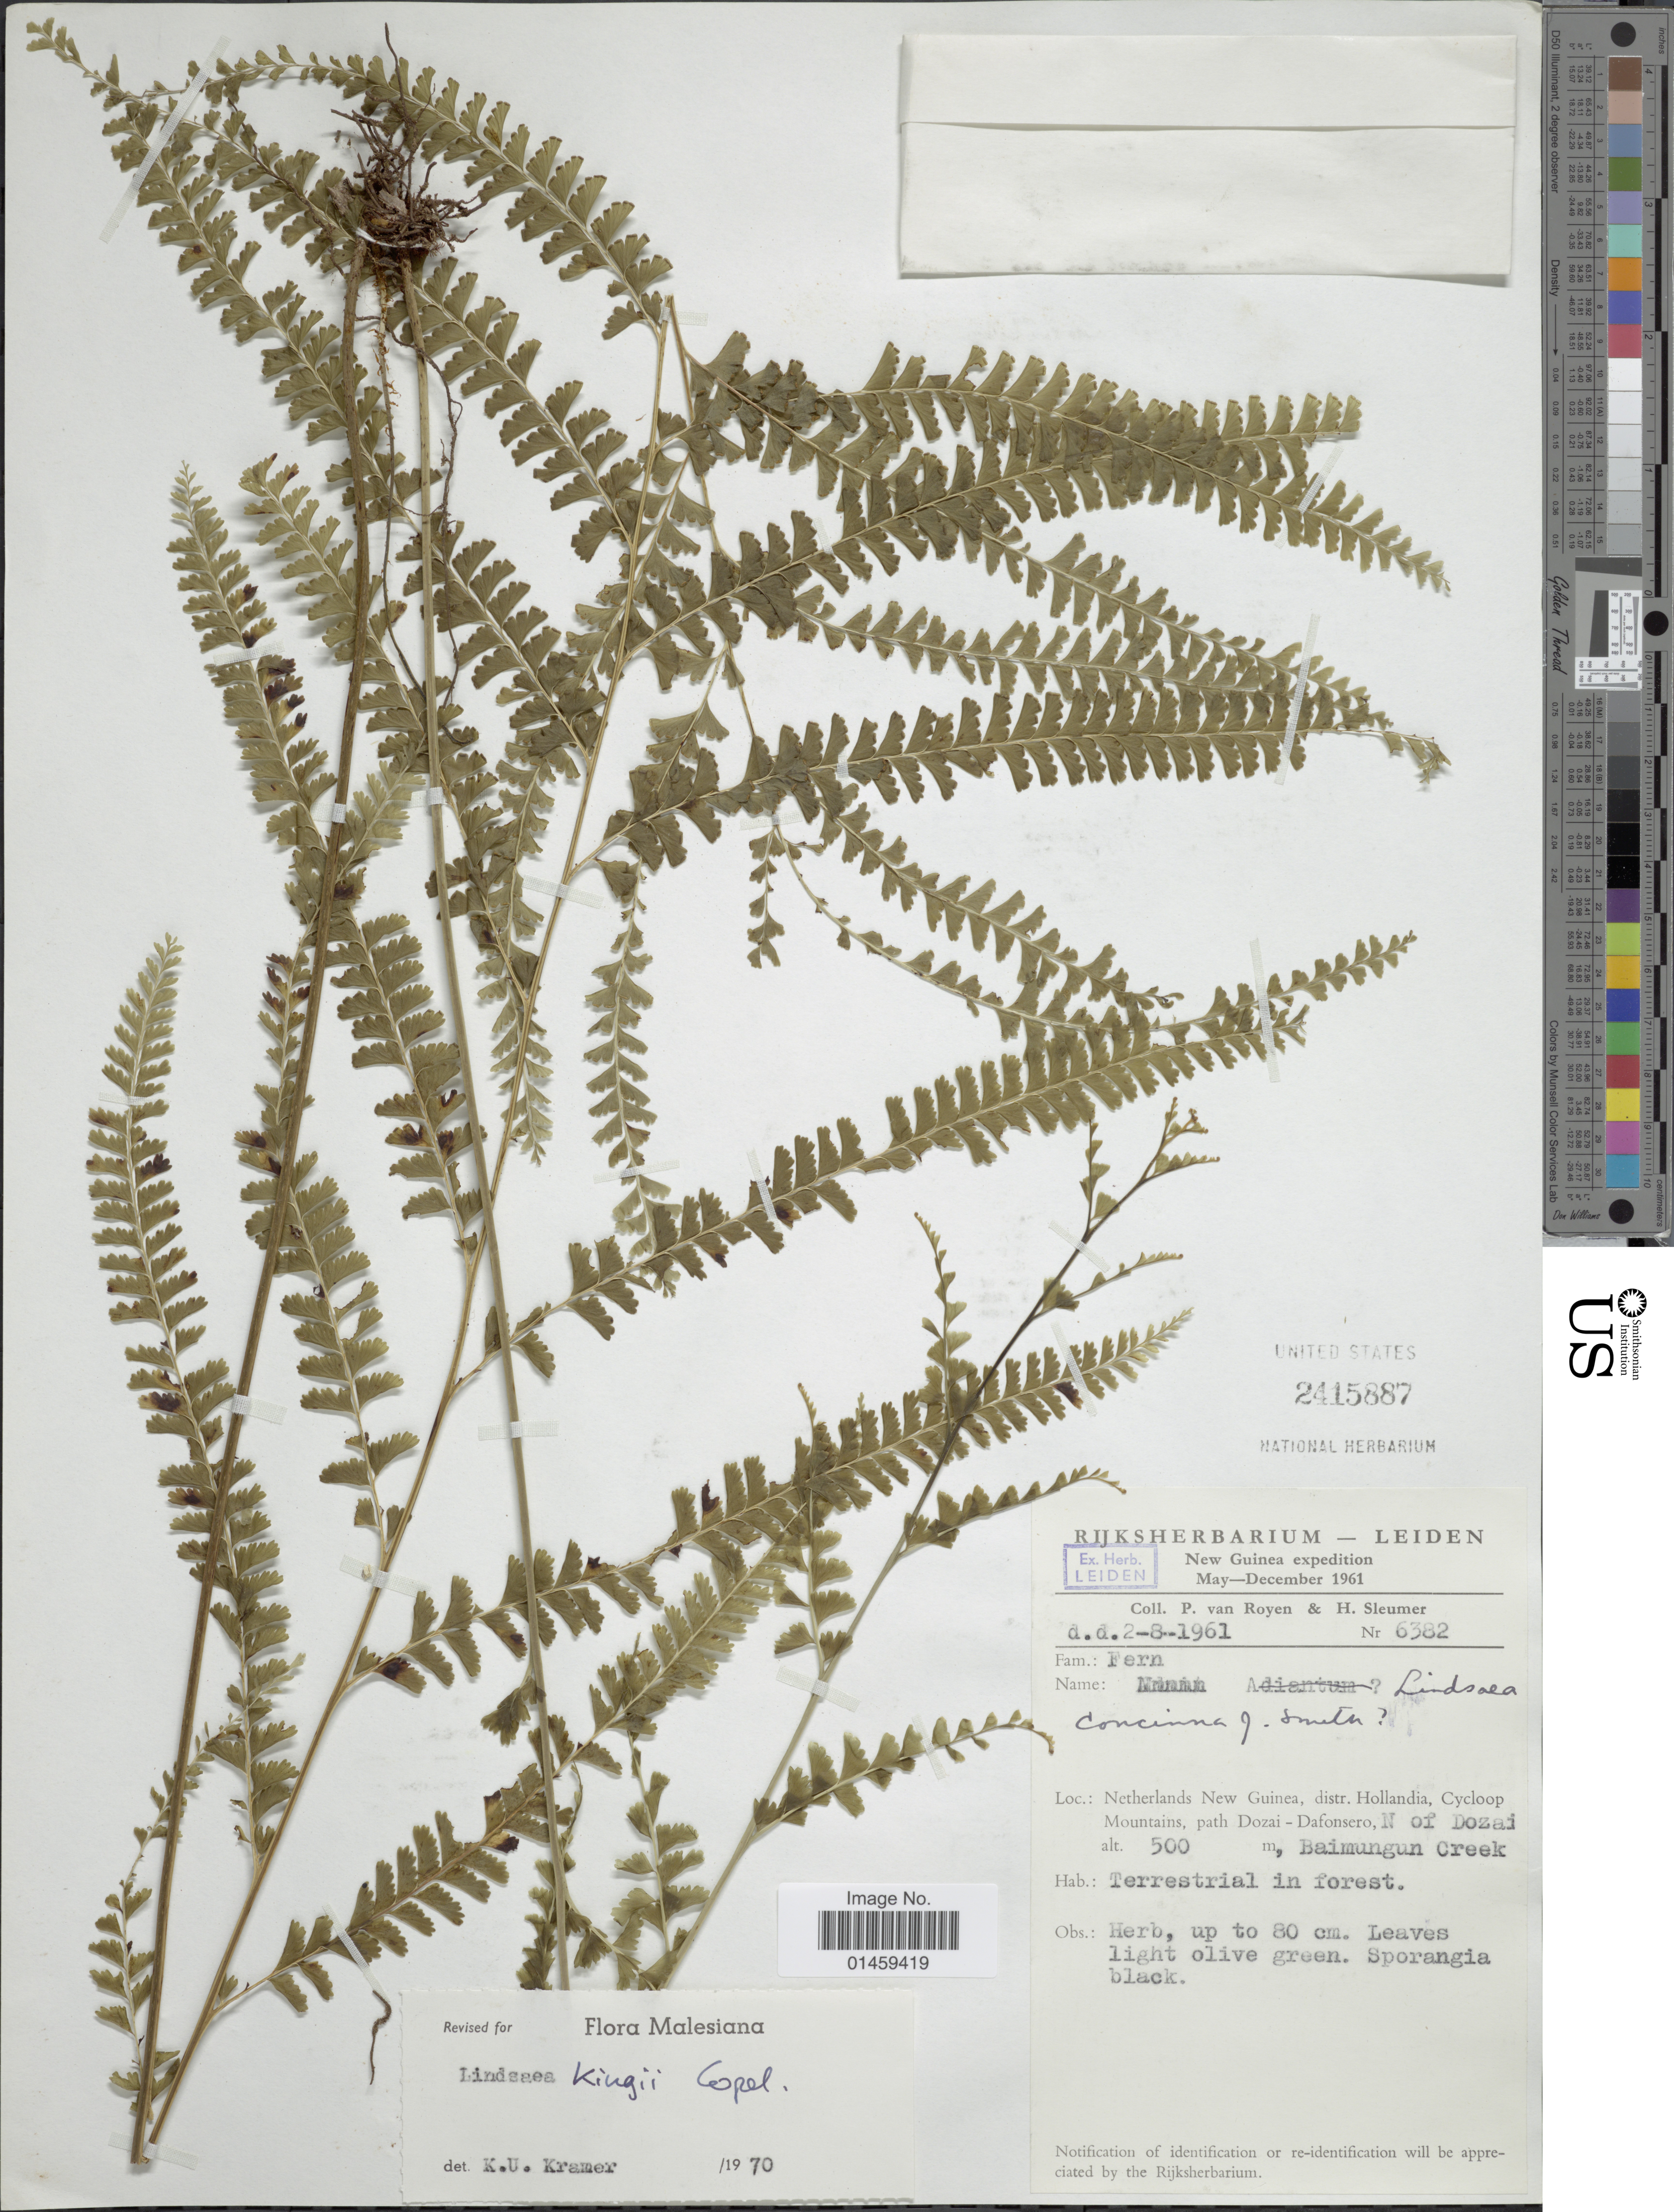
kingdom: Plantae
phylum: Tracheophyta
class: Polypodiopsida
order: Polypodiales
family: Lindsaeaceae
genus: Lindsaea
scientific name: Lindsaea kingii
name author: Copel.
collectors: P. van Royen & H. O. Sleumer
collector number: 6382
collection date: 1961-08-02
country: Indonesia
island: New Guinea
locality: Netherlands New Guinea, distr. Hollandia, Cycloop Mountains, path Dozai-Dafonsero, N of Dozai. Baimungun Creek.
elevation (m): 500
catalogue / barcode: US 2415887